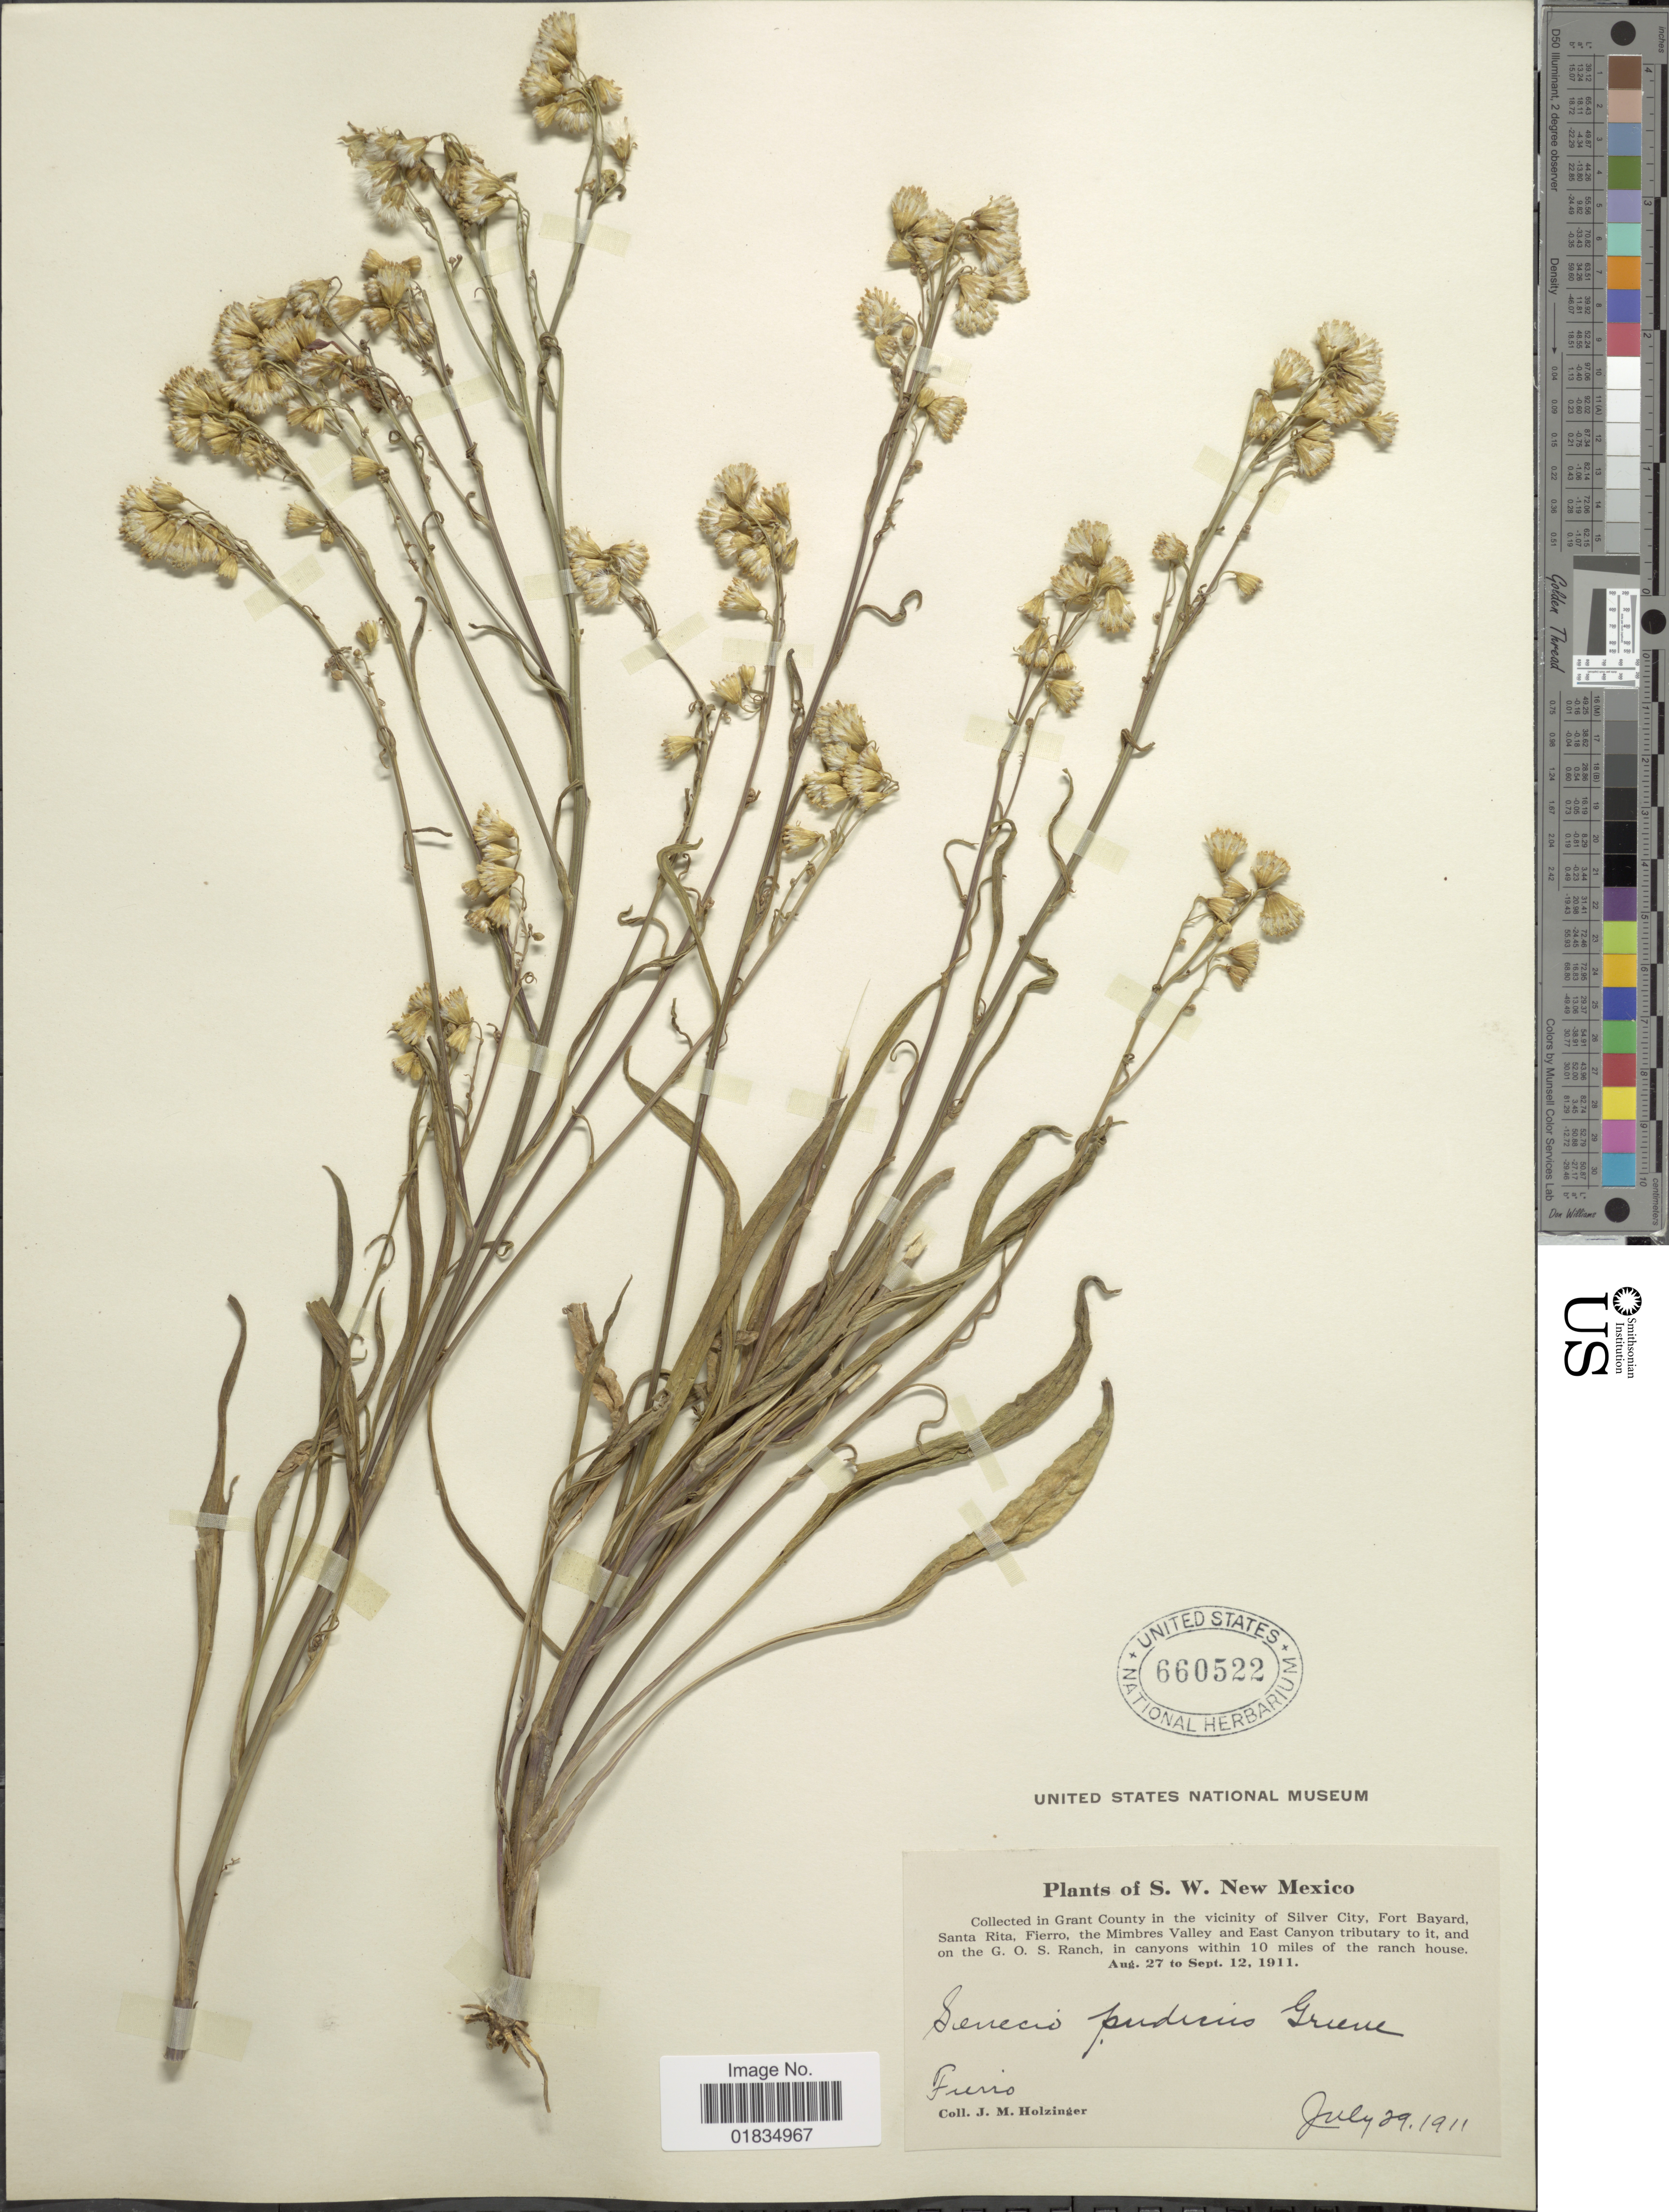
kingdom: Plantae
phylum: Tracheophyta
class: Magnoliopsida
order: Asterales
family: Asteraceae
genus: Senecio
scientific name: Senecio pudicus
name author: Greene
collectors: J. M. Holzinger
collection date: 1911-07-29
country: United States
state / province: New Mexico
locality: S.W. New Mexico. Grant County in the vicinity of Silver City, Fort Bayard, Santa Rita, Fierro, the Mimbres Valley and East Canyon tributary to it, and on the G. O. S. Ranch, in canyons within 10 miles of the ranch house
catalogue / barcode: US 660522